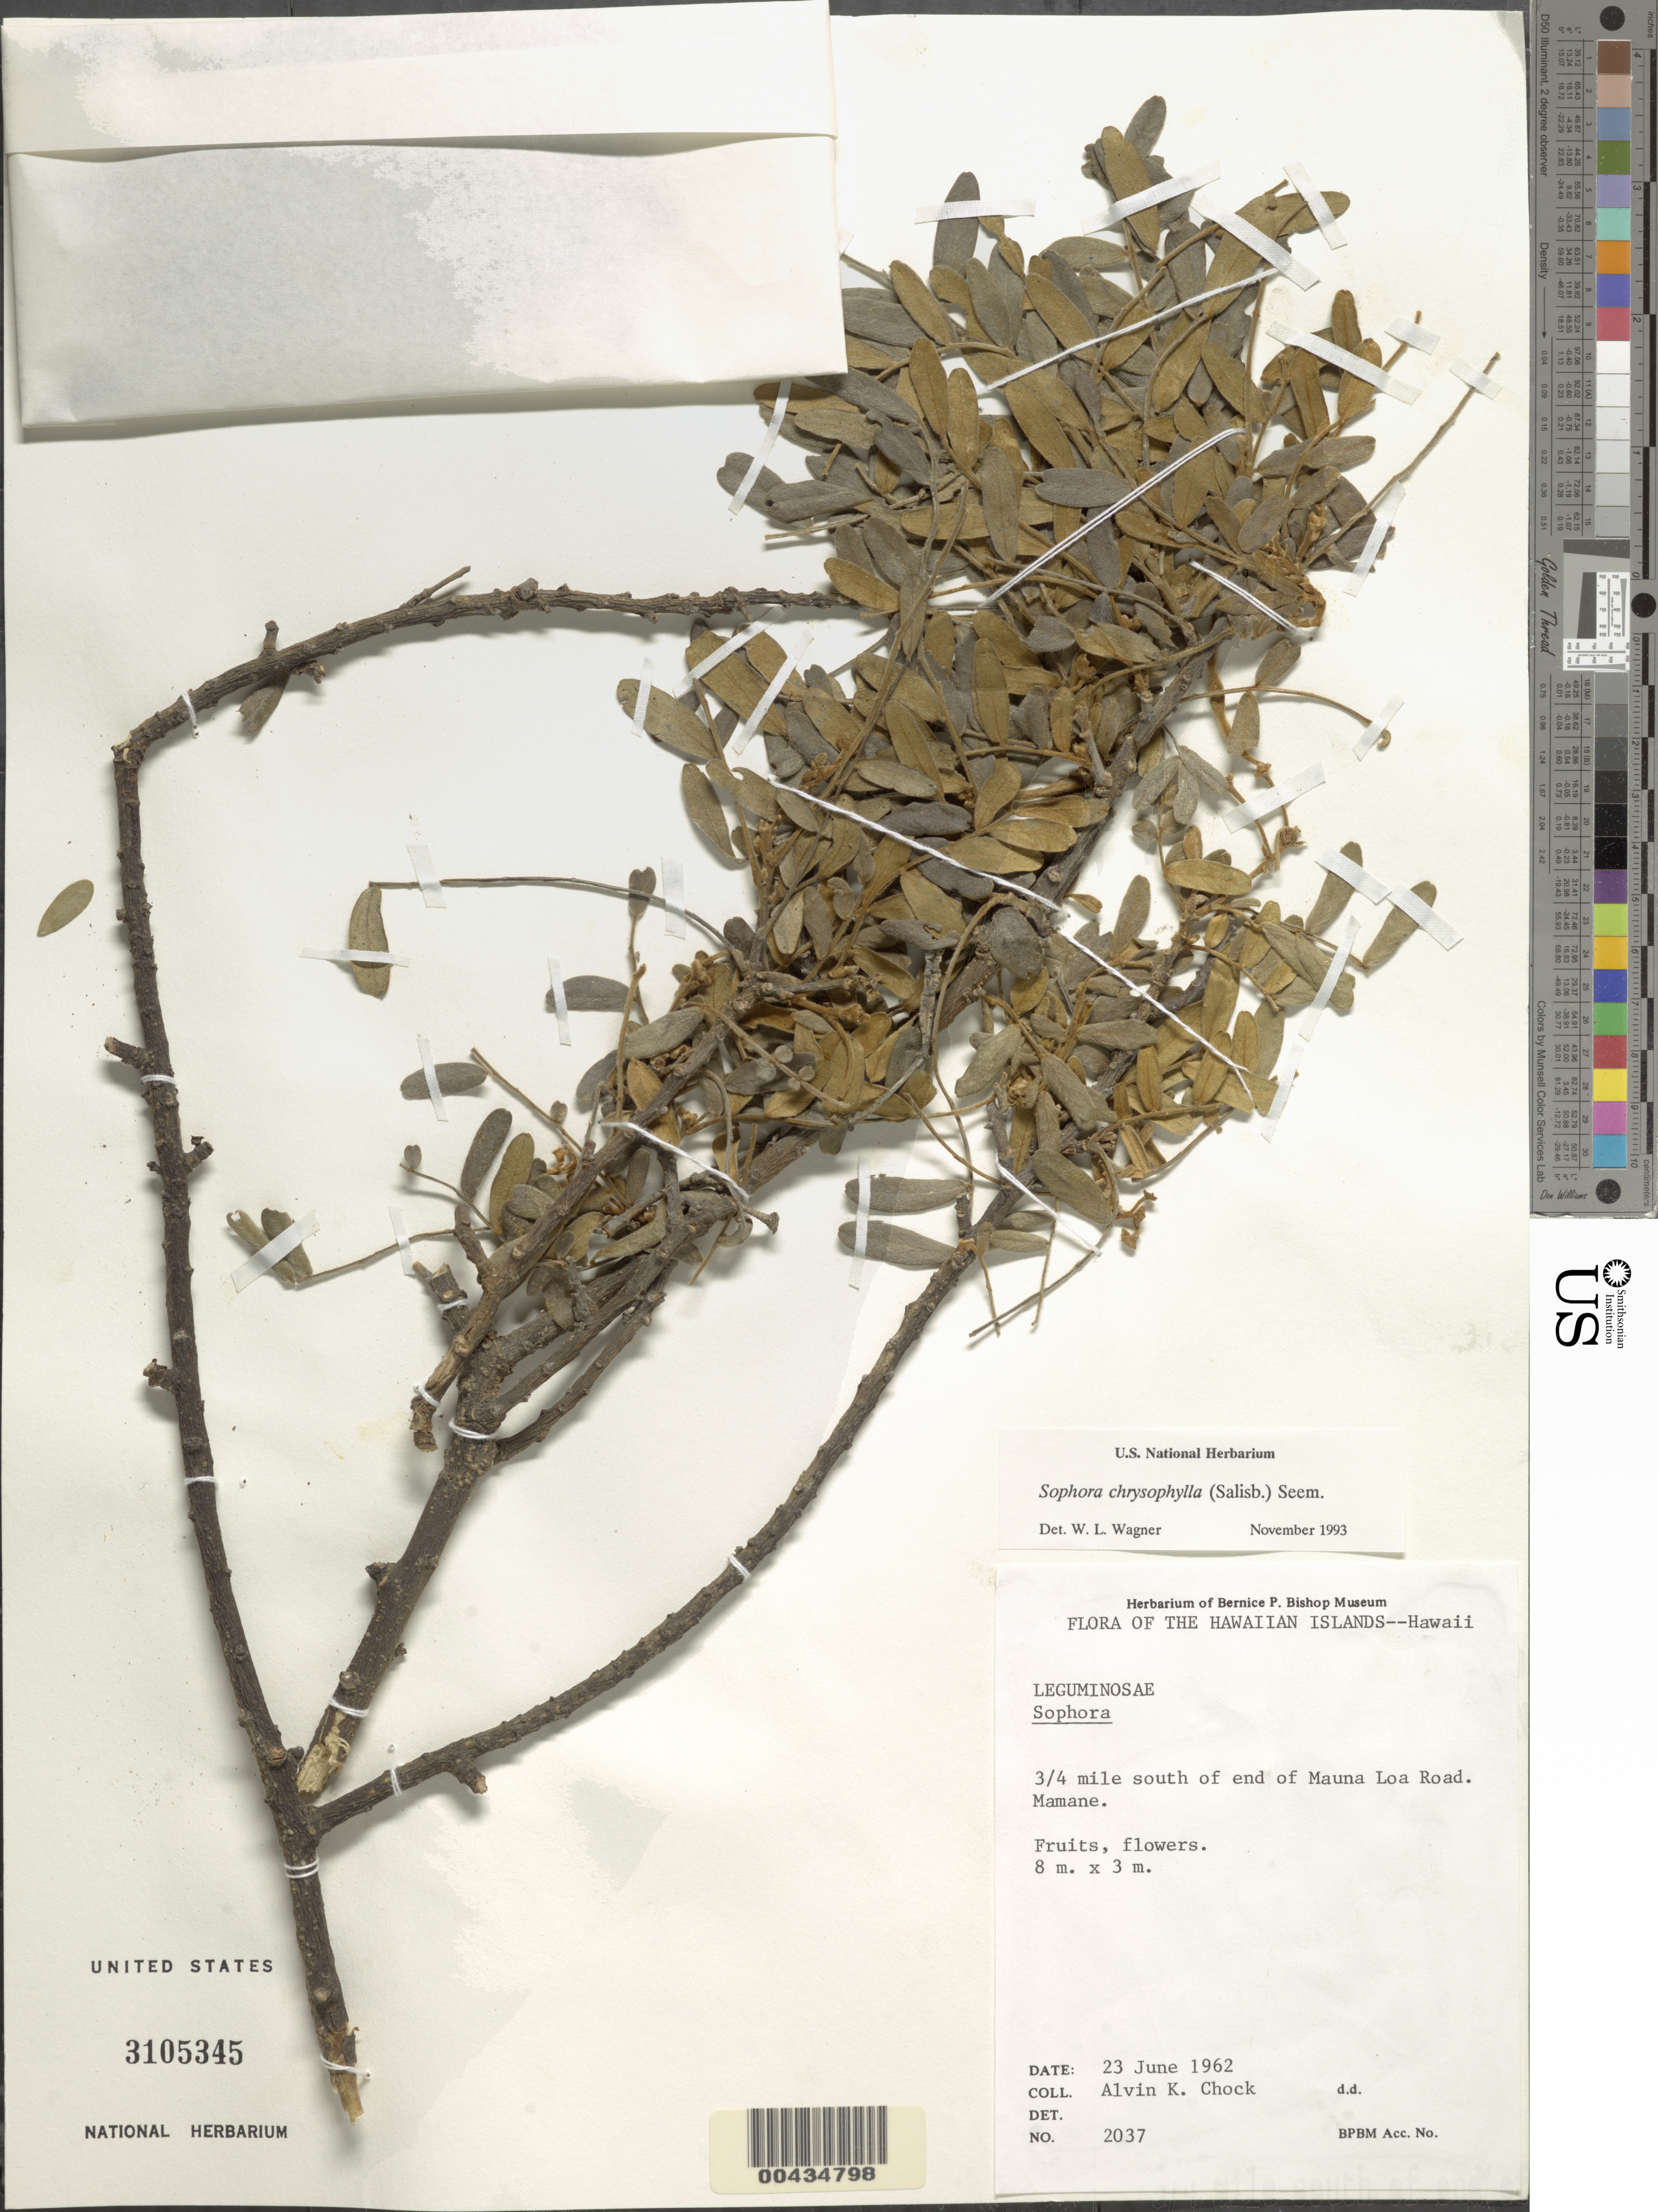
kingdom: Plantae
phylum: Tracheophyta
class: Magnoliopsida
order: Fabales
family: Fabaceae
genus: Sophora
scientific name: Sophora chrysophylla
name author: (Salisb.) Seem.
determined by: Wagner, W. L., (BOT), Smithsonian Institution - National Museum of Natural History (UNITED STATES)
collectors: A. Chock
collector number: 2037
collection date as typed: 23 Jun 1962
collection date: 1962-06-23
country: United States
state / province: Hawaii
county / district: Hawaii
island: Hawaii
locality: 3/4 mi S end of Mauna Loa Road, Mamane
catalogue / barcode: US 3105345